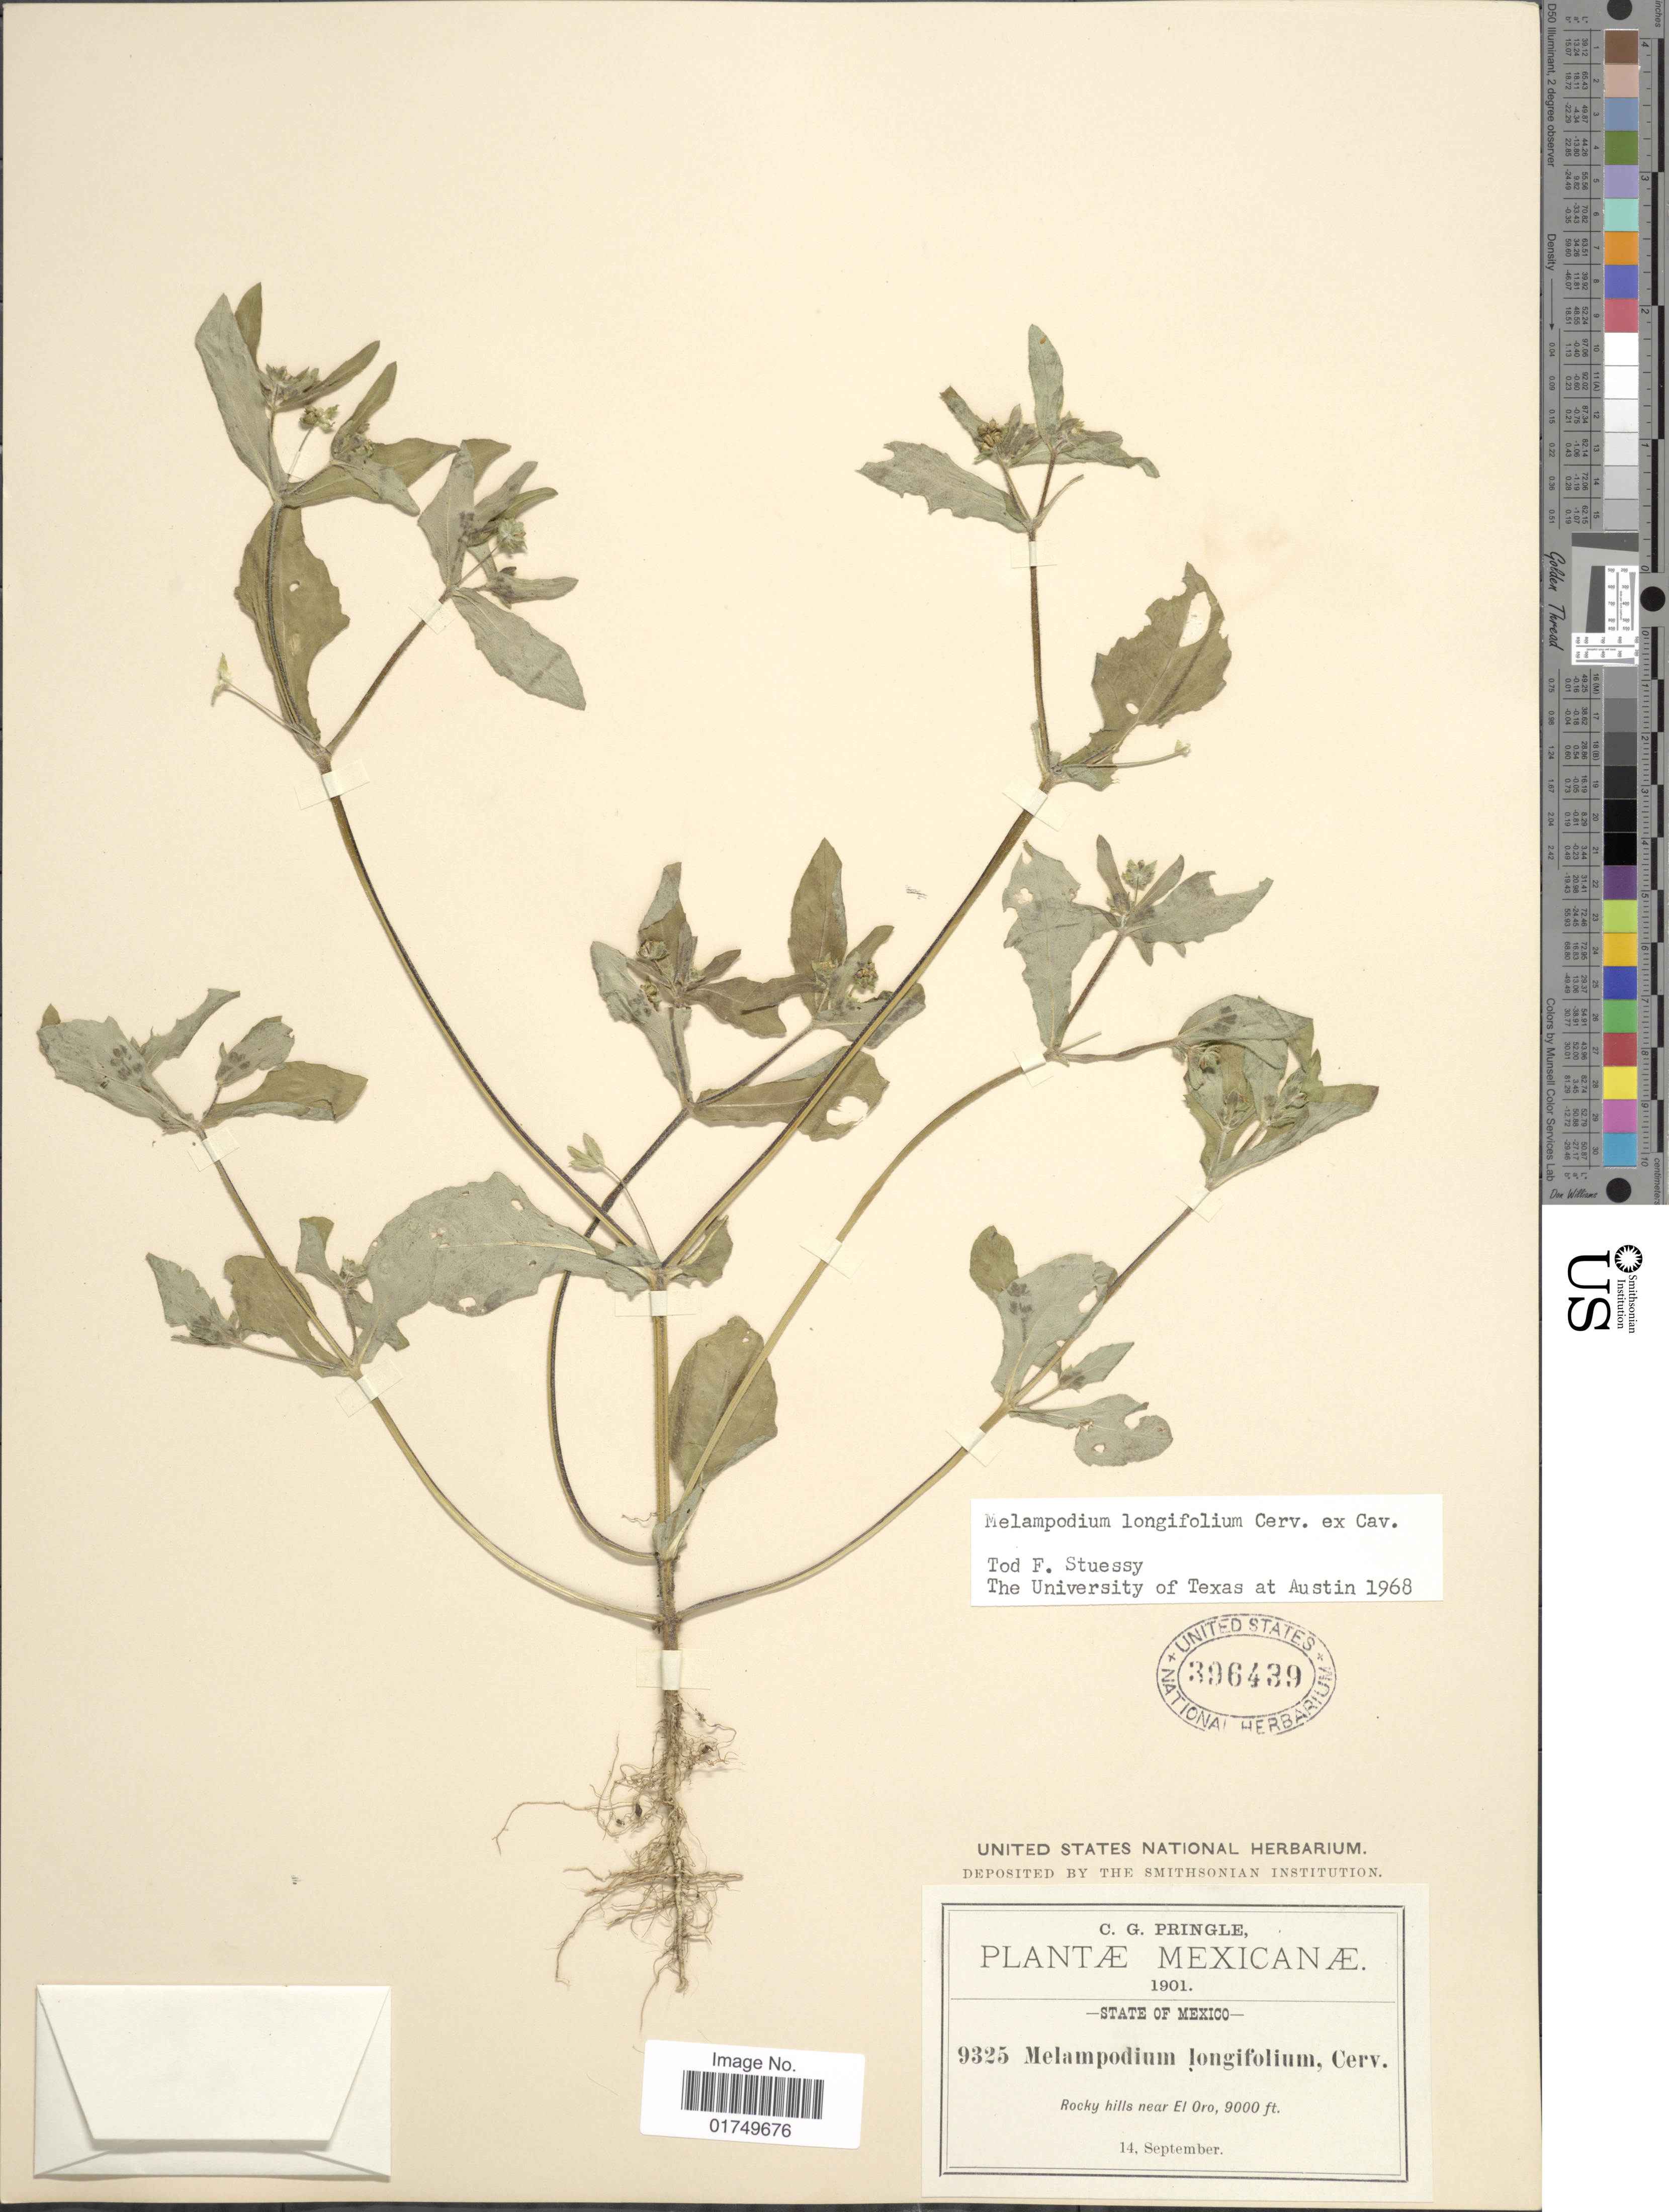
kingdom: Plantae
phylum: Tracheophyta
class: Magnoliopsida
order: Asterales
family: Asteraceae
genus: Melampodium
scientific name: Melampodium longifolium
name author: Cerv. ex Cav.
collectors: C. G. Pringle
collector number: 9325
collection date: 1901-09-14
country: Mexico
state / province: México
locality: Rocky hills near El Oro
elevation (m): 2743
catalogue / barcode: US 396439